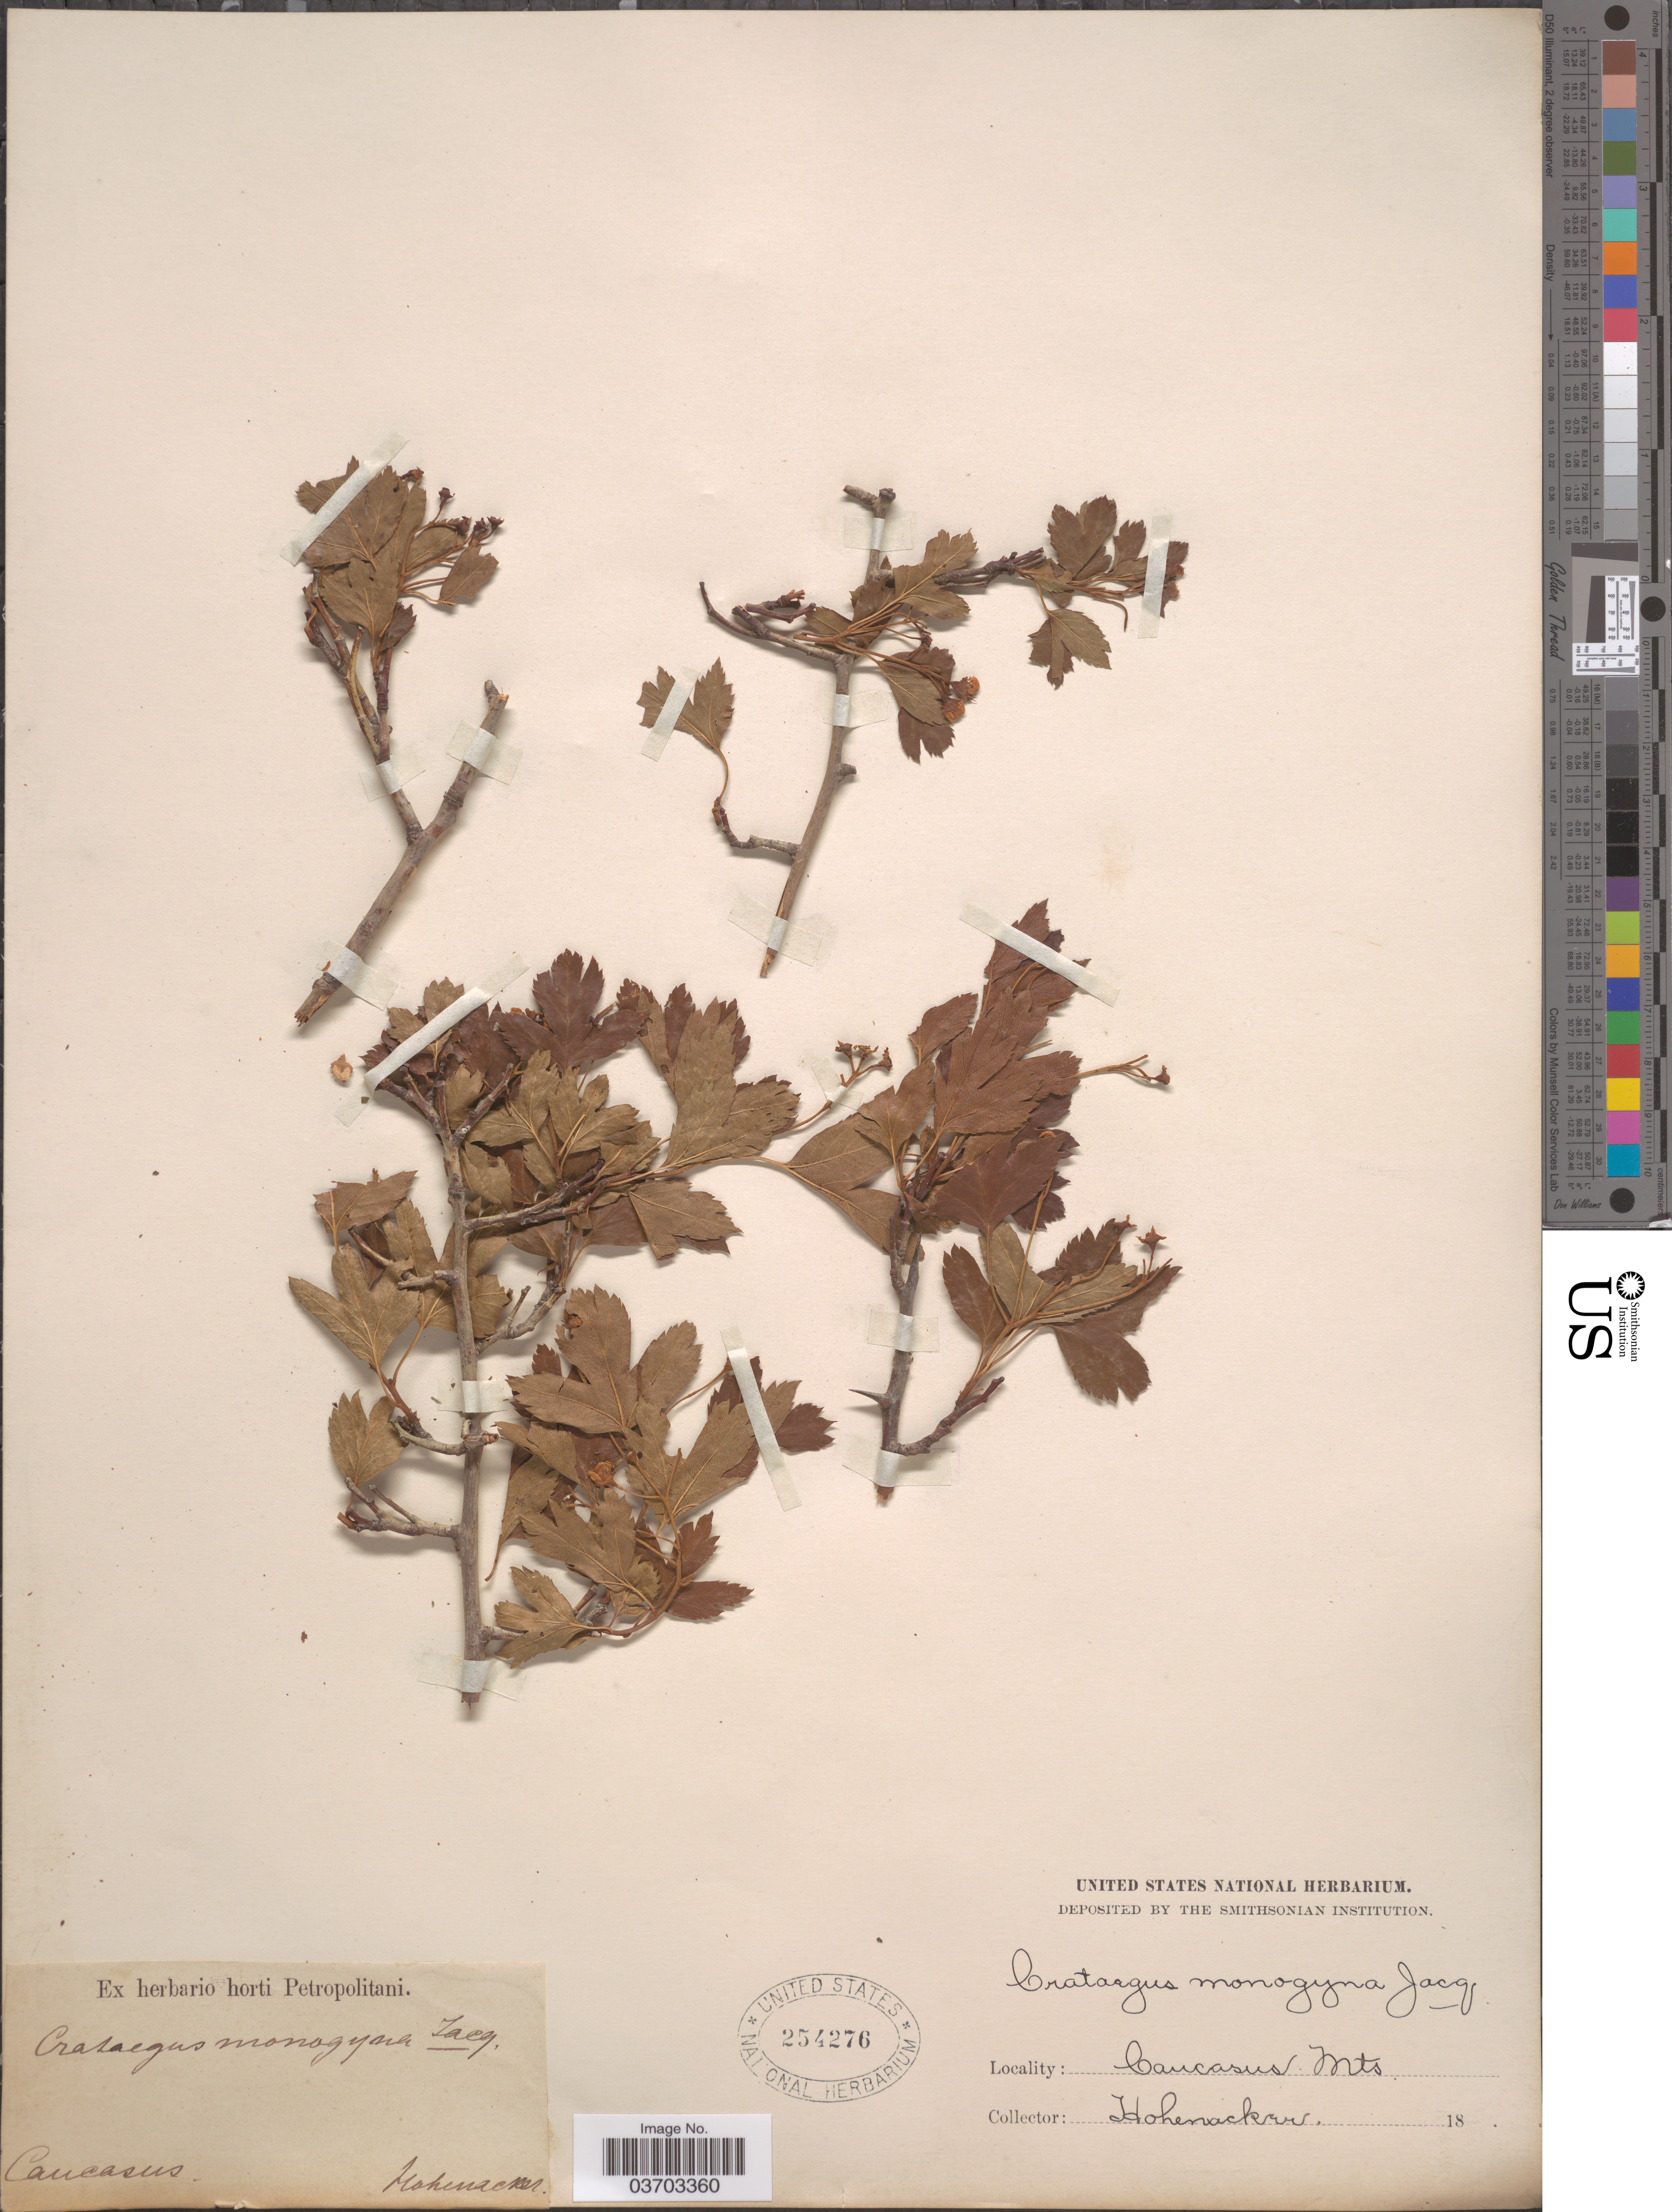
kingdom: Plantae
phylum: Tracheophyta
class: Magnoliopsida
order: Rosales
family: Rosaceae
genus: Crataegus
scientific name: Crataegus monogyna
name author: Lindin.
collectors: Hohenacker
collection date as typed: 18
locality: Caucasus. Caucasus Mts.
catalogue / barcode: US 254276